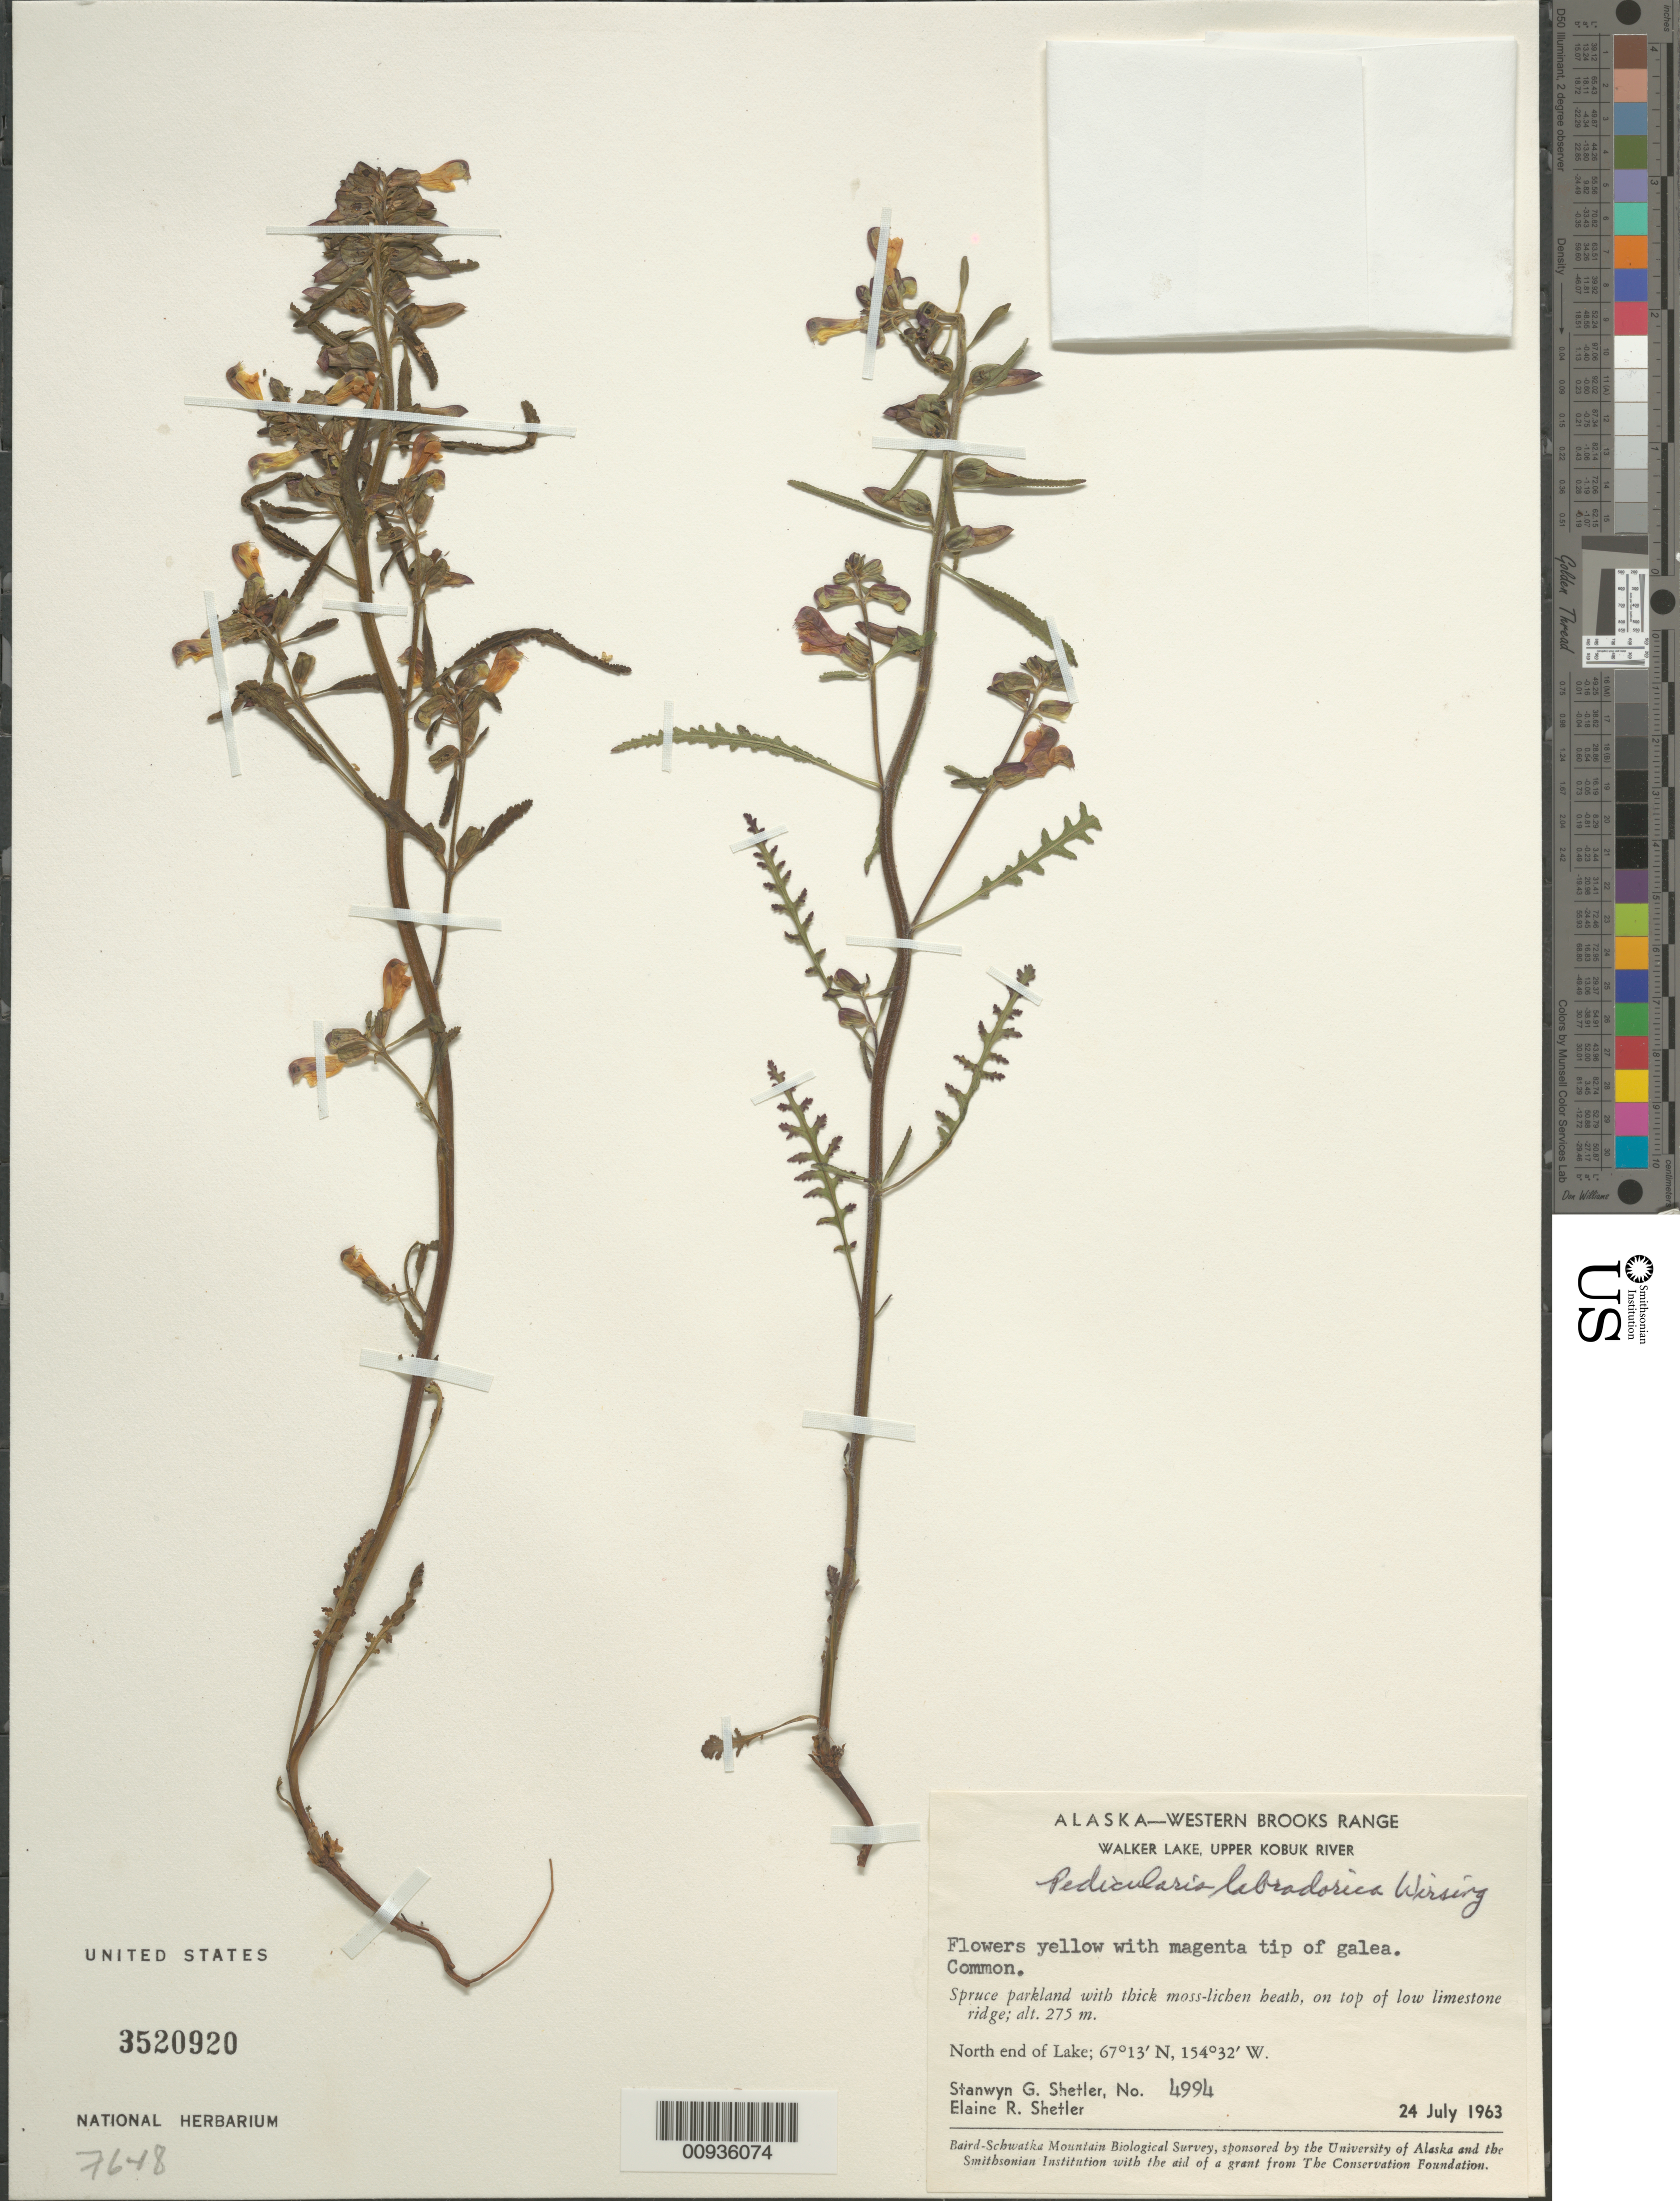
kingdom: Plantae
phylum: Tracheophyta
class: Magnoliopsida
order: Lamiales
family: Orobanchaceae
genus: Pedicularis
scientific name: Pedicularis labradorica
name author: Wirsing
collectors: S. Shetler & E. R. Shetler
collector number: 4994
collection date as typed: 24 Jul 1963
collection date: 1963-07-24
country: United States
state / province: Alaska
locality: North end of Walker Lake. Western Brooks Range, Upper Kobuk River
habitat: Spruce parkland with thick moss-lichen heath, on top of low limestone ridge.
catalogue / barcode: US 3520920